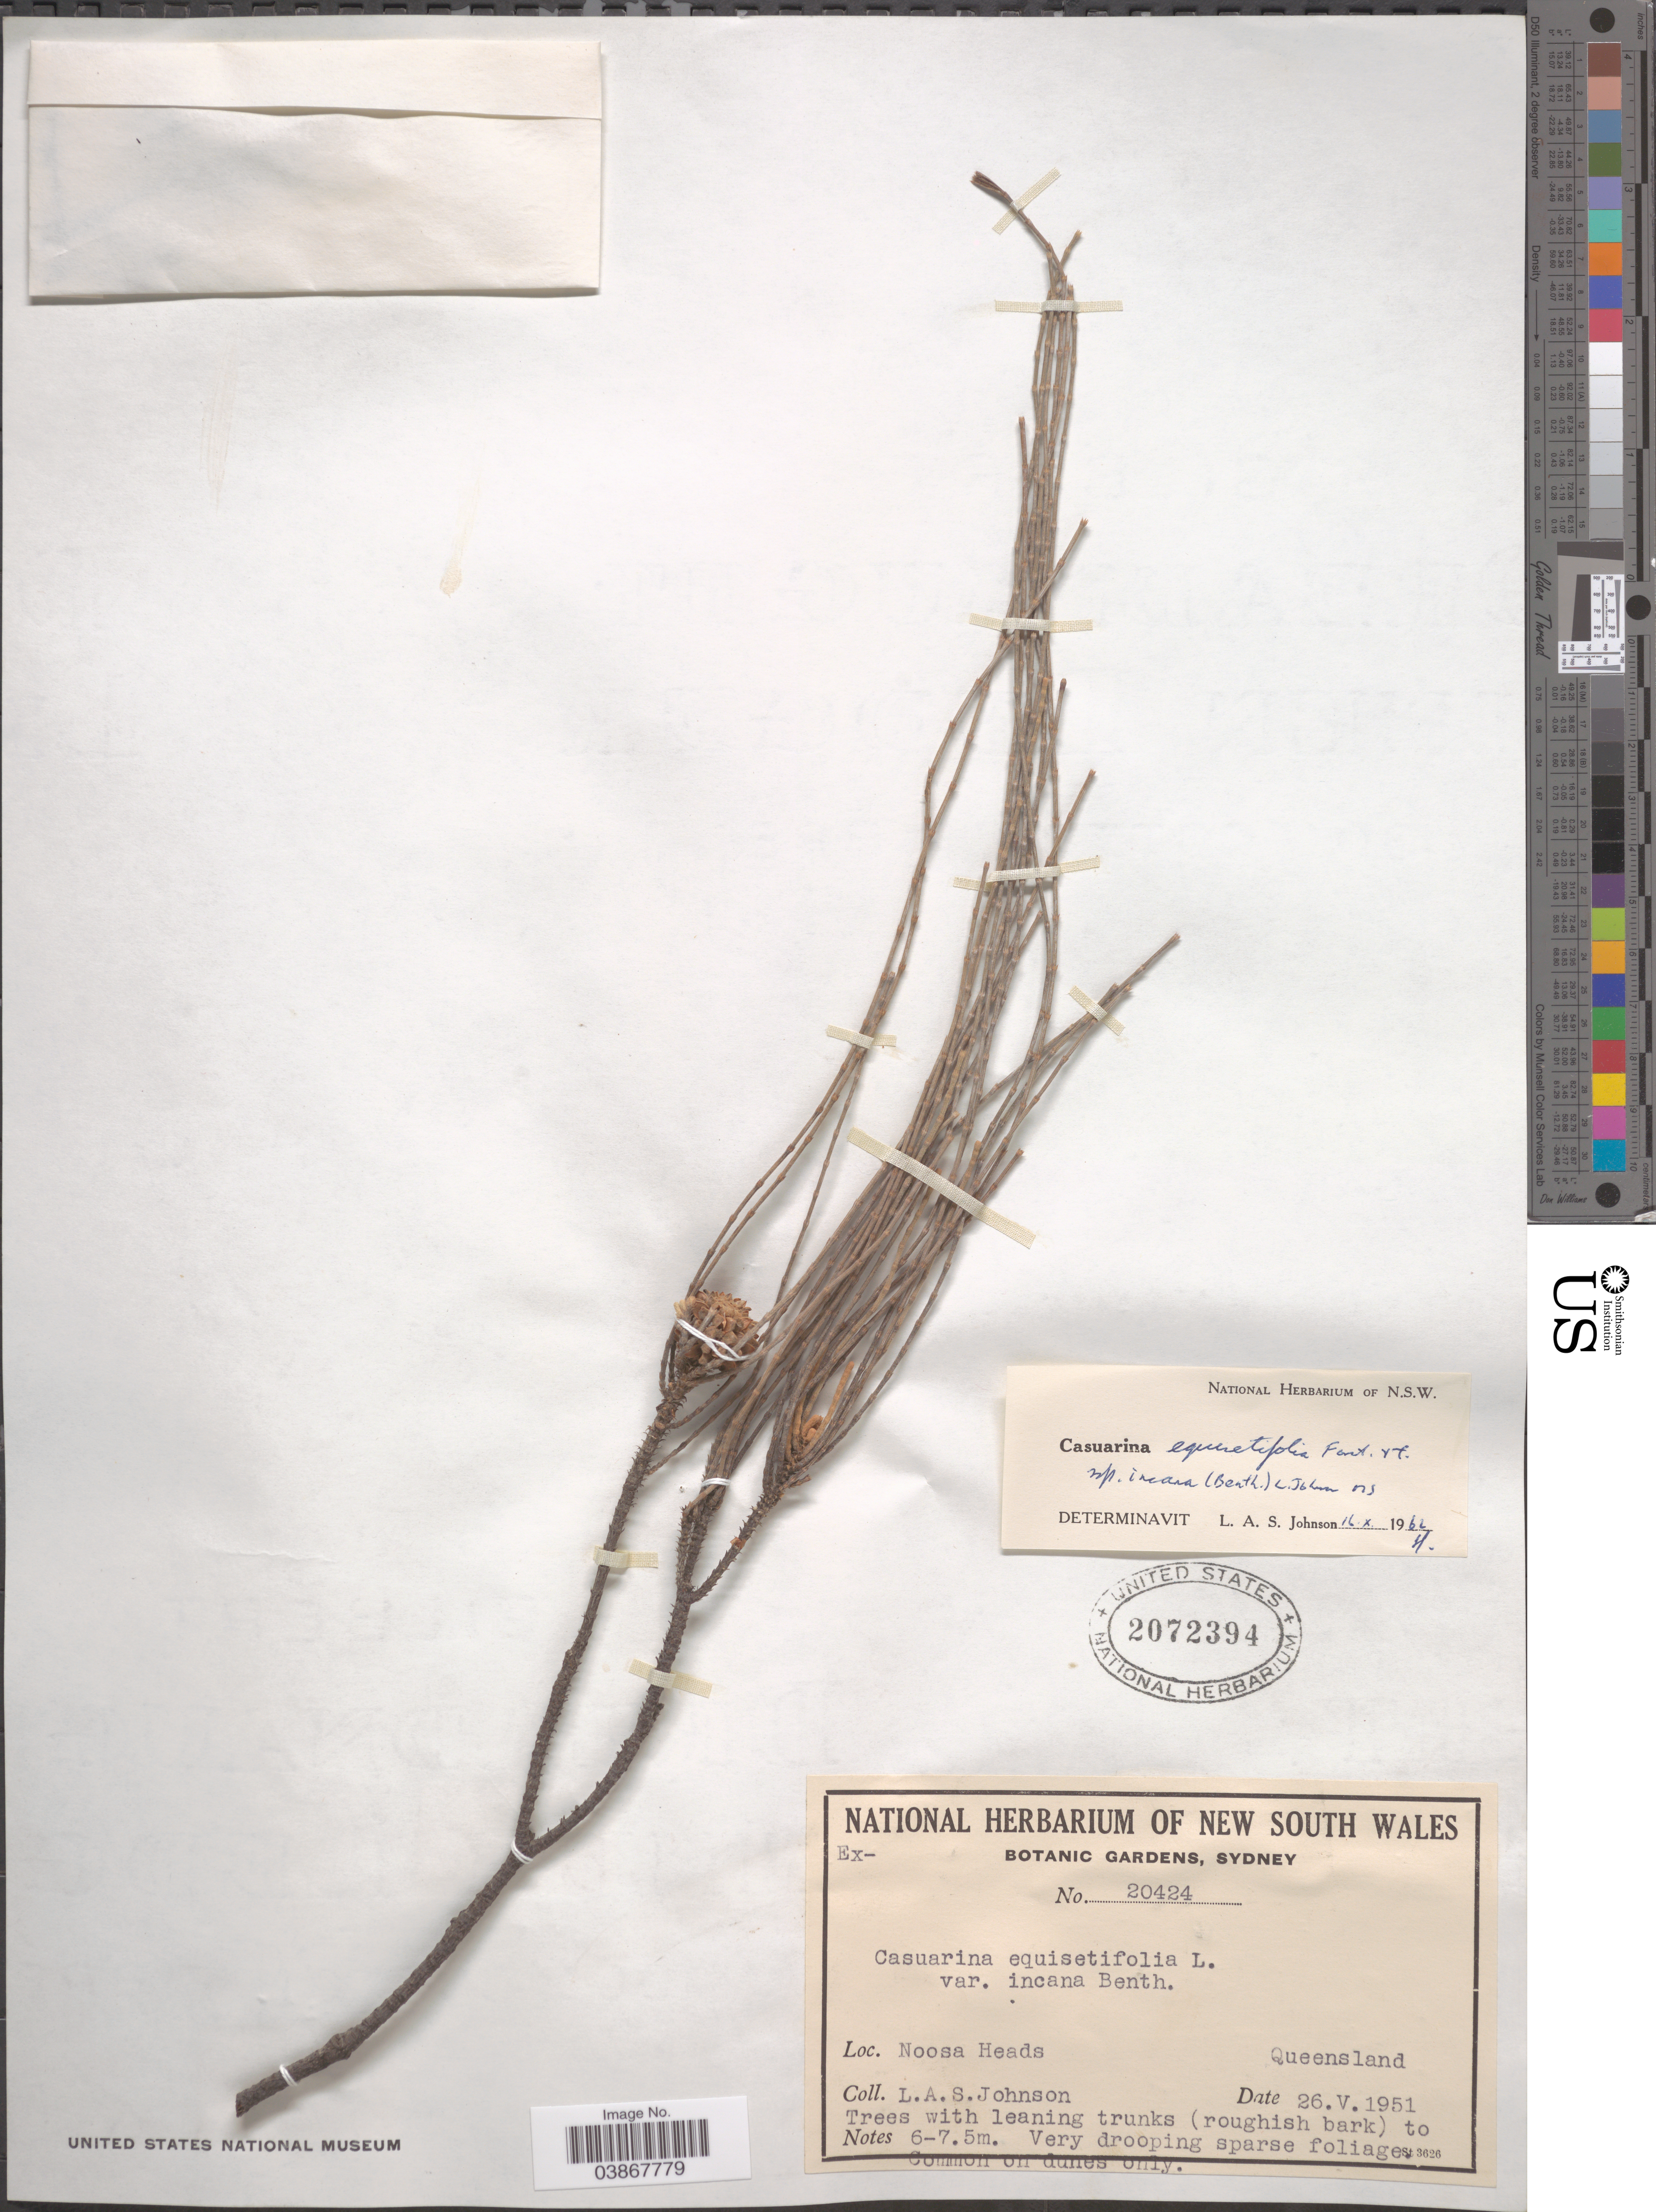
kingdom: Plantae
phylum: Tracheophyta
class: Magnoliopsida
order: Fagales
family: Casuarinaceae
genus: Casuarina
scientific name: Casuarina equisetifolia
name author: L.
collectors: L. A. S. Johnson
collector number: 20424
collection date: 1951-05-26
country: Australia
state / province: Queensland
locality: Noosa Heads.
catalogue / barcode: US 2072394